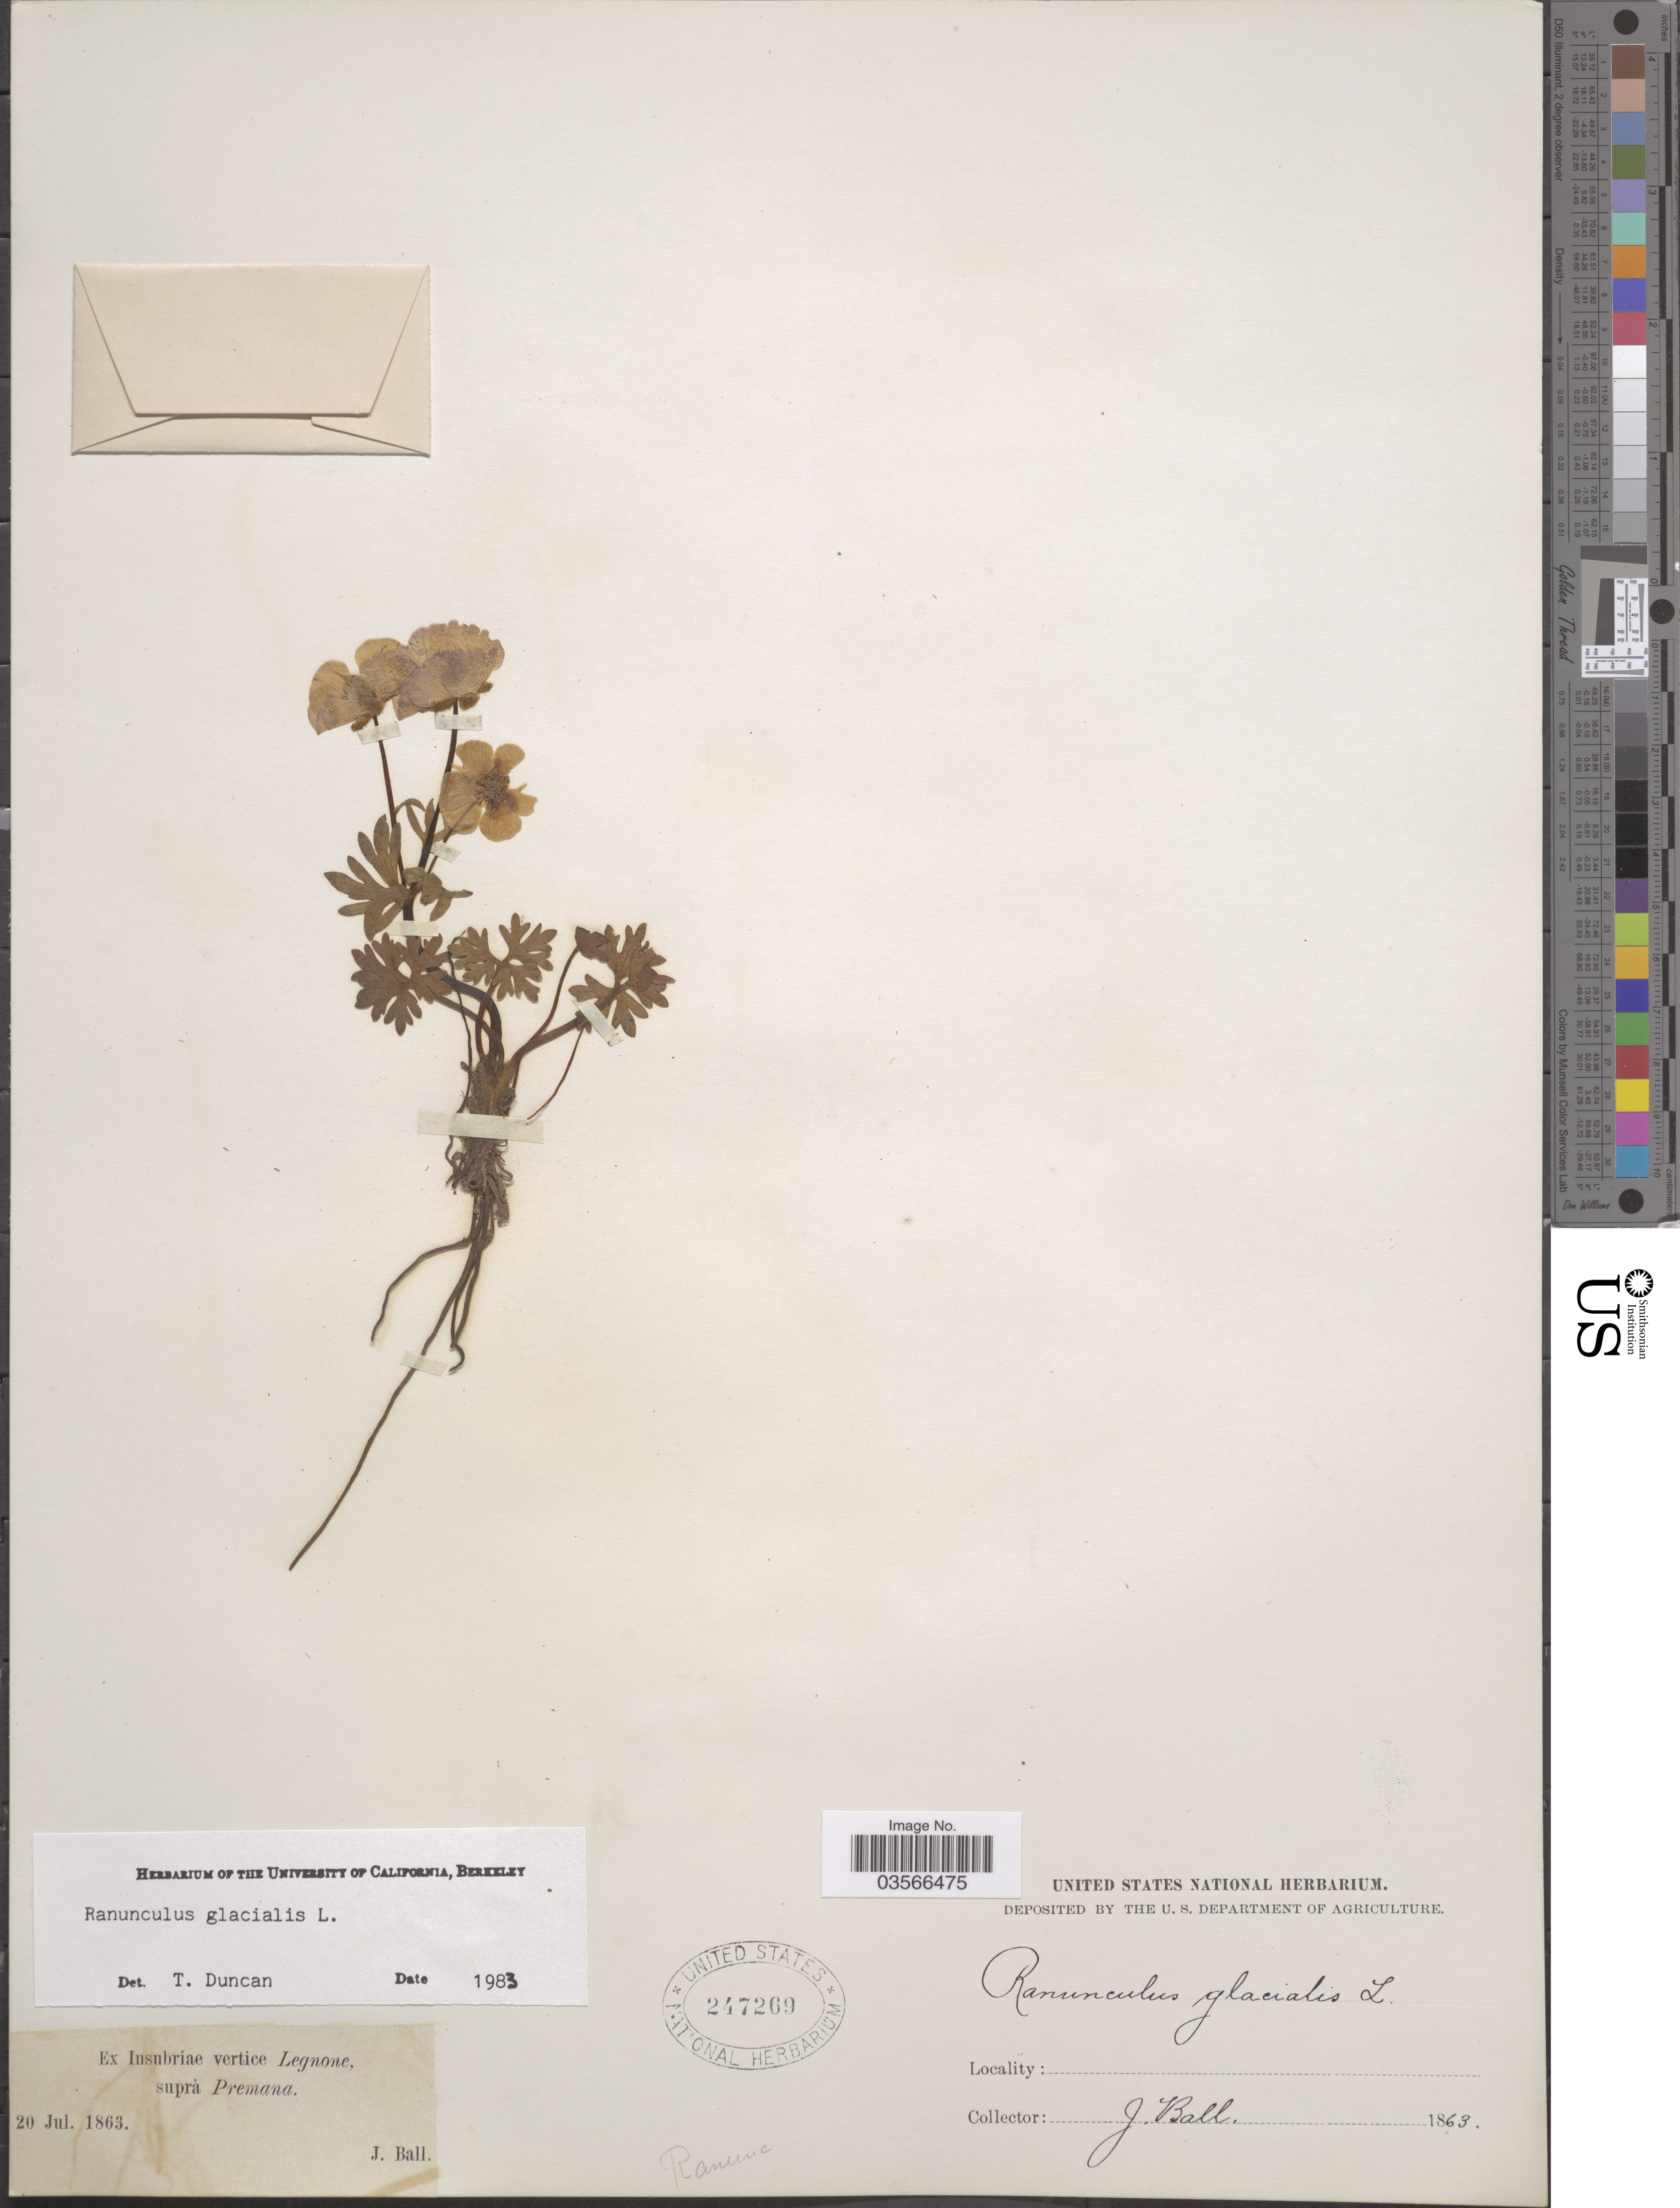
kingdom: Plantae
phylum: Tracheophyta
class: Magnoliopsida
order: Ranunculales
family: Ranunculaceae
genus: Ranunculus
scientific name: Ranunculus glacialis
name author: L.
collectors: J. Ball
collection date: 1863-07-20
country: Italy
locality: Ex Insubriæ vertice Legnone, suprà Premana.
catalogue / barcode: US 247269